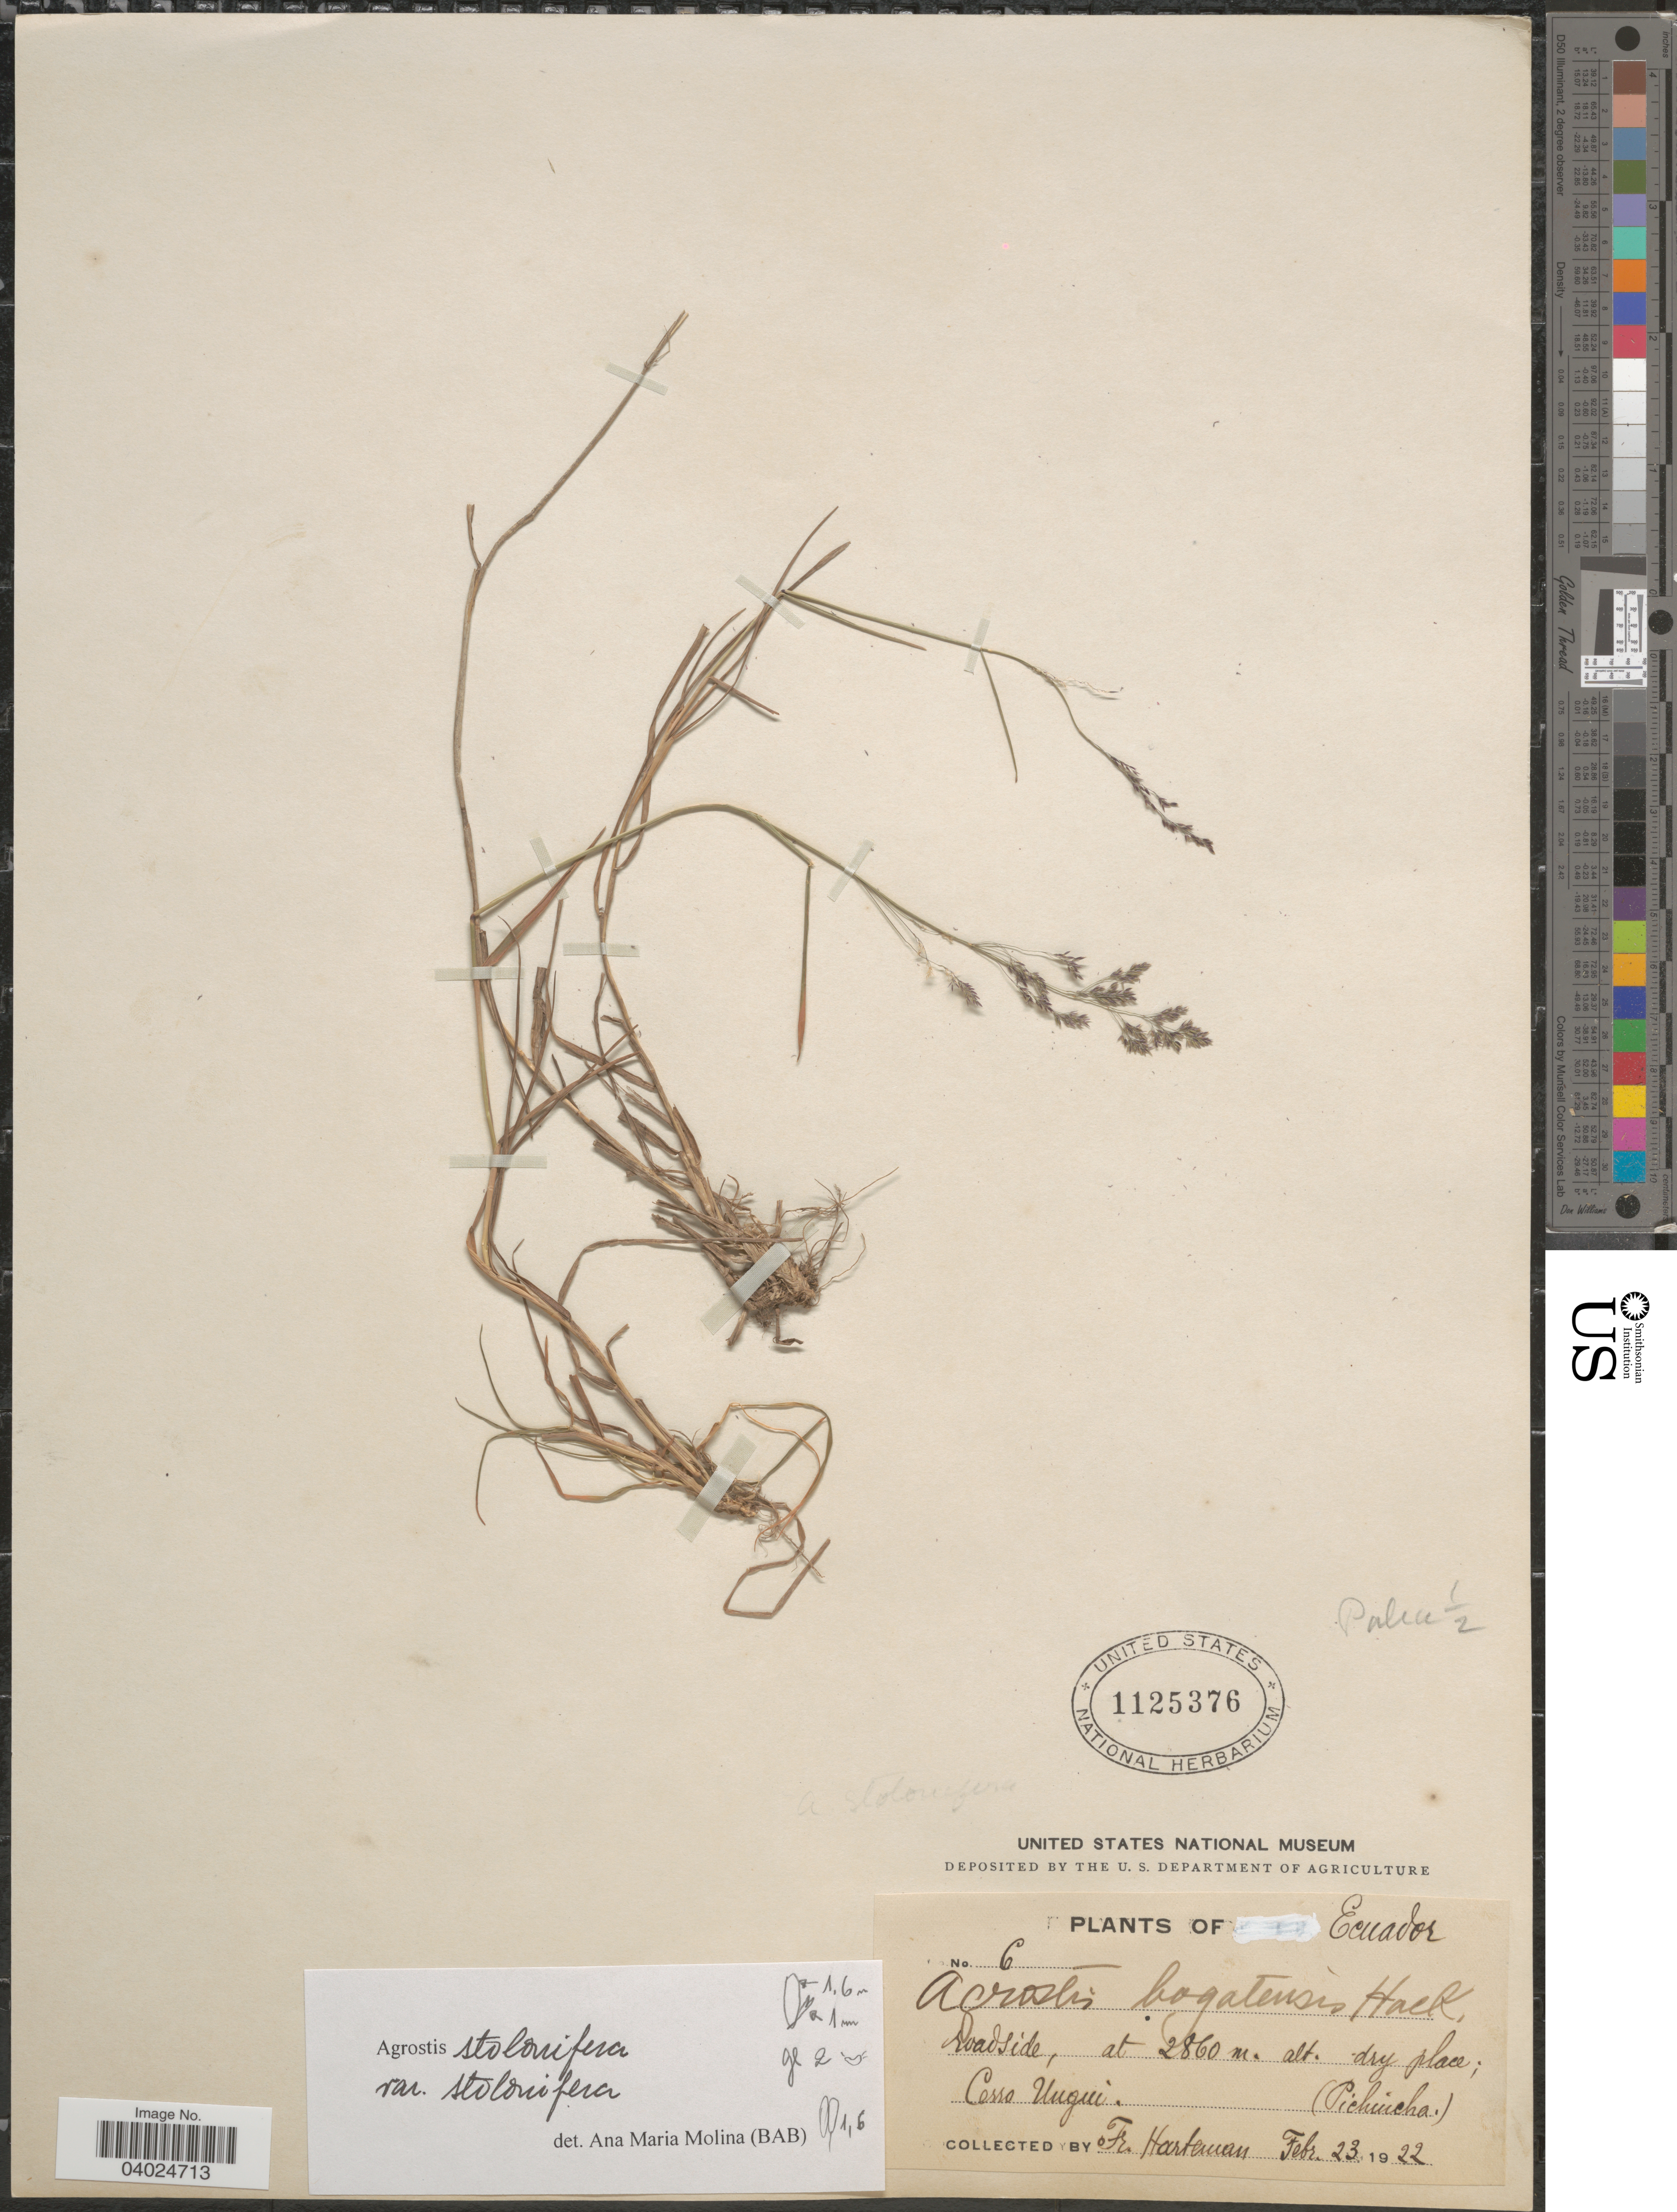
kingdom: Plantae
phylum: Tracheophyta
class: Liliopsida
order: Poales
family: Poaceae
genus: Agrostis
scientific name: Agrostis stolonifera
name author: L.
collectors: Harteman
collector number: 6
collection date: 1922-02-23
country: Ecuador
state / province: Pichincha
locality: Cerro Ungui.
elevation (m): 2860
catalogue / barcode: US 1125376